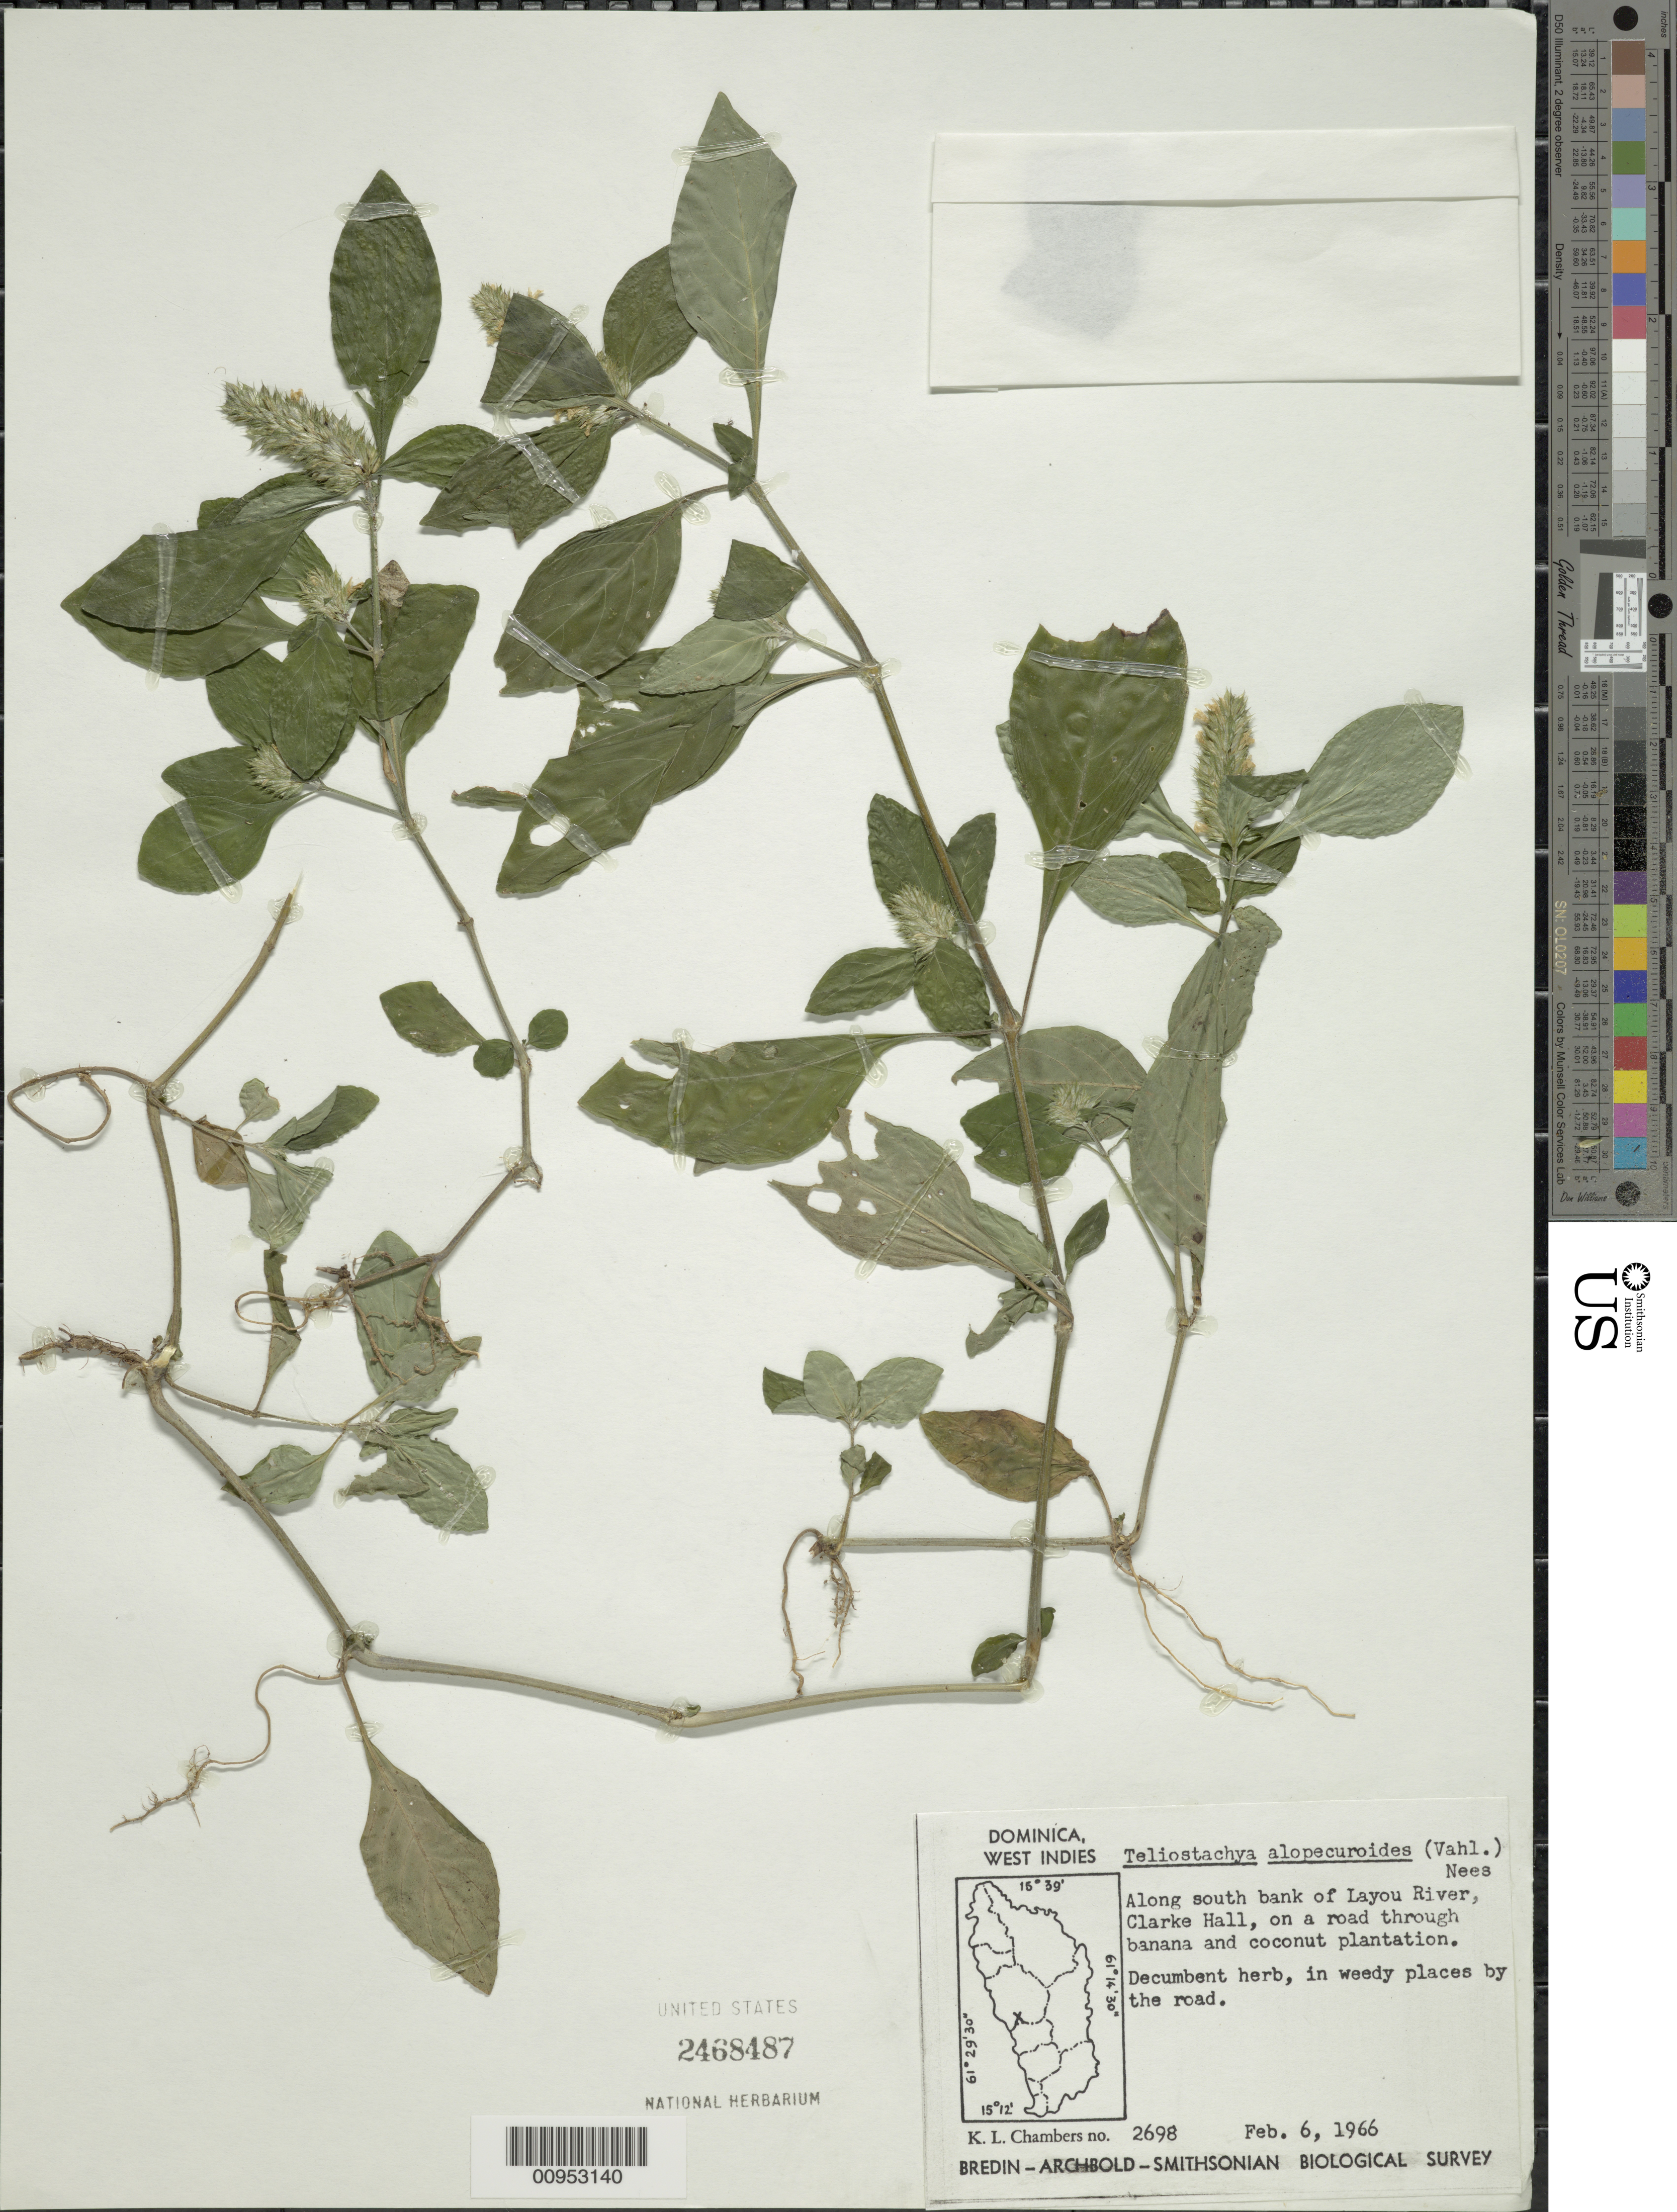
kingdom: Plantae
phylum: Tracheophyta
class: Magnoliopsida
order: Lamiales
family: Acanthaceae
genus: Teliostachya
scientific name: Teliostachya alopecuroidea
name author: (Vahl) Nees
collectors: K. L. Chambers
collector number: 2698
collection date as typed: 06 Feb 1966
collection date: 1966-02-06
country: Dominica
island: Dominica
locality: Clarke Hall, along south bank of Layou River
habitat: On a road through banana and coconut plantation. In weedy places by the road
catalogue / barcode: US 2468487